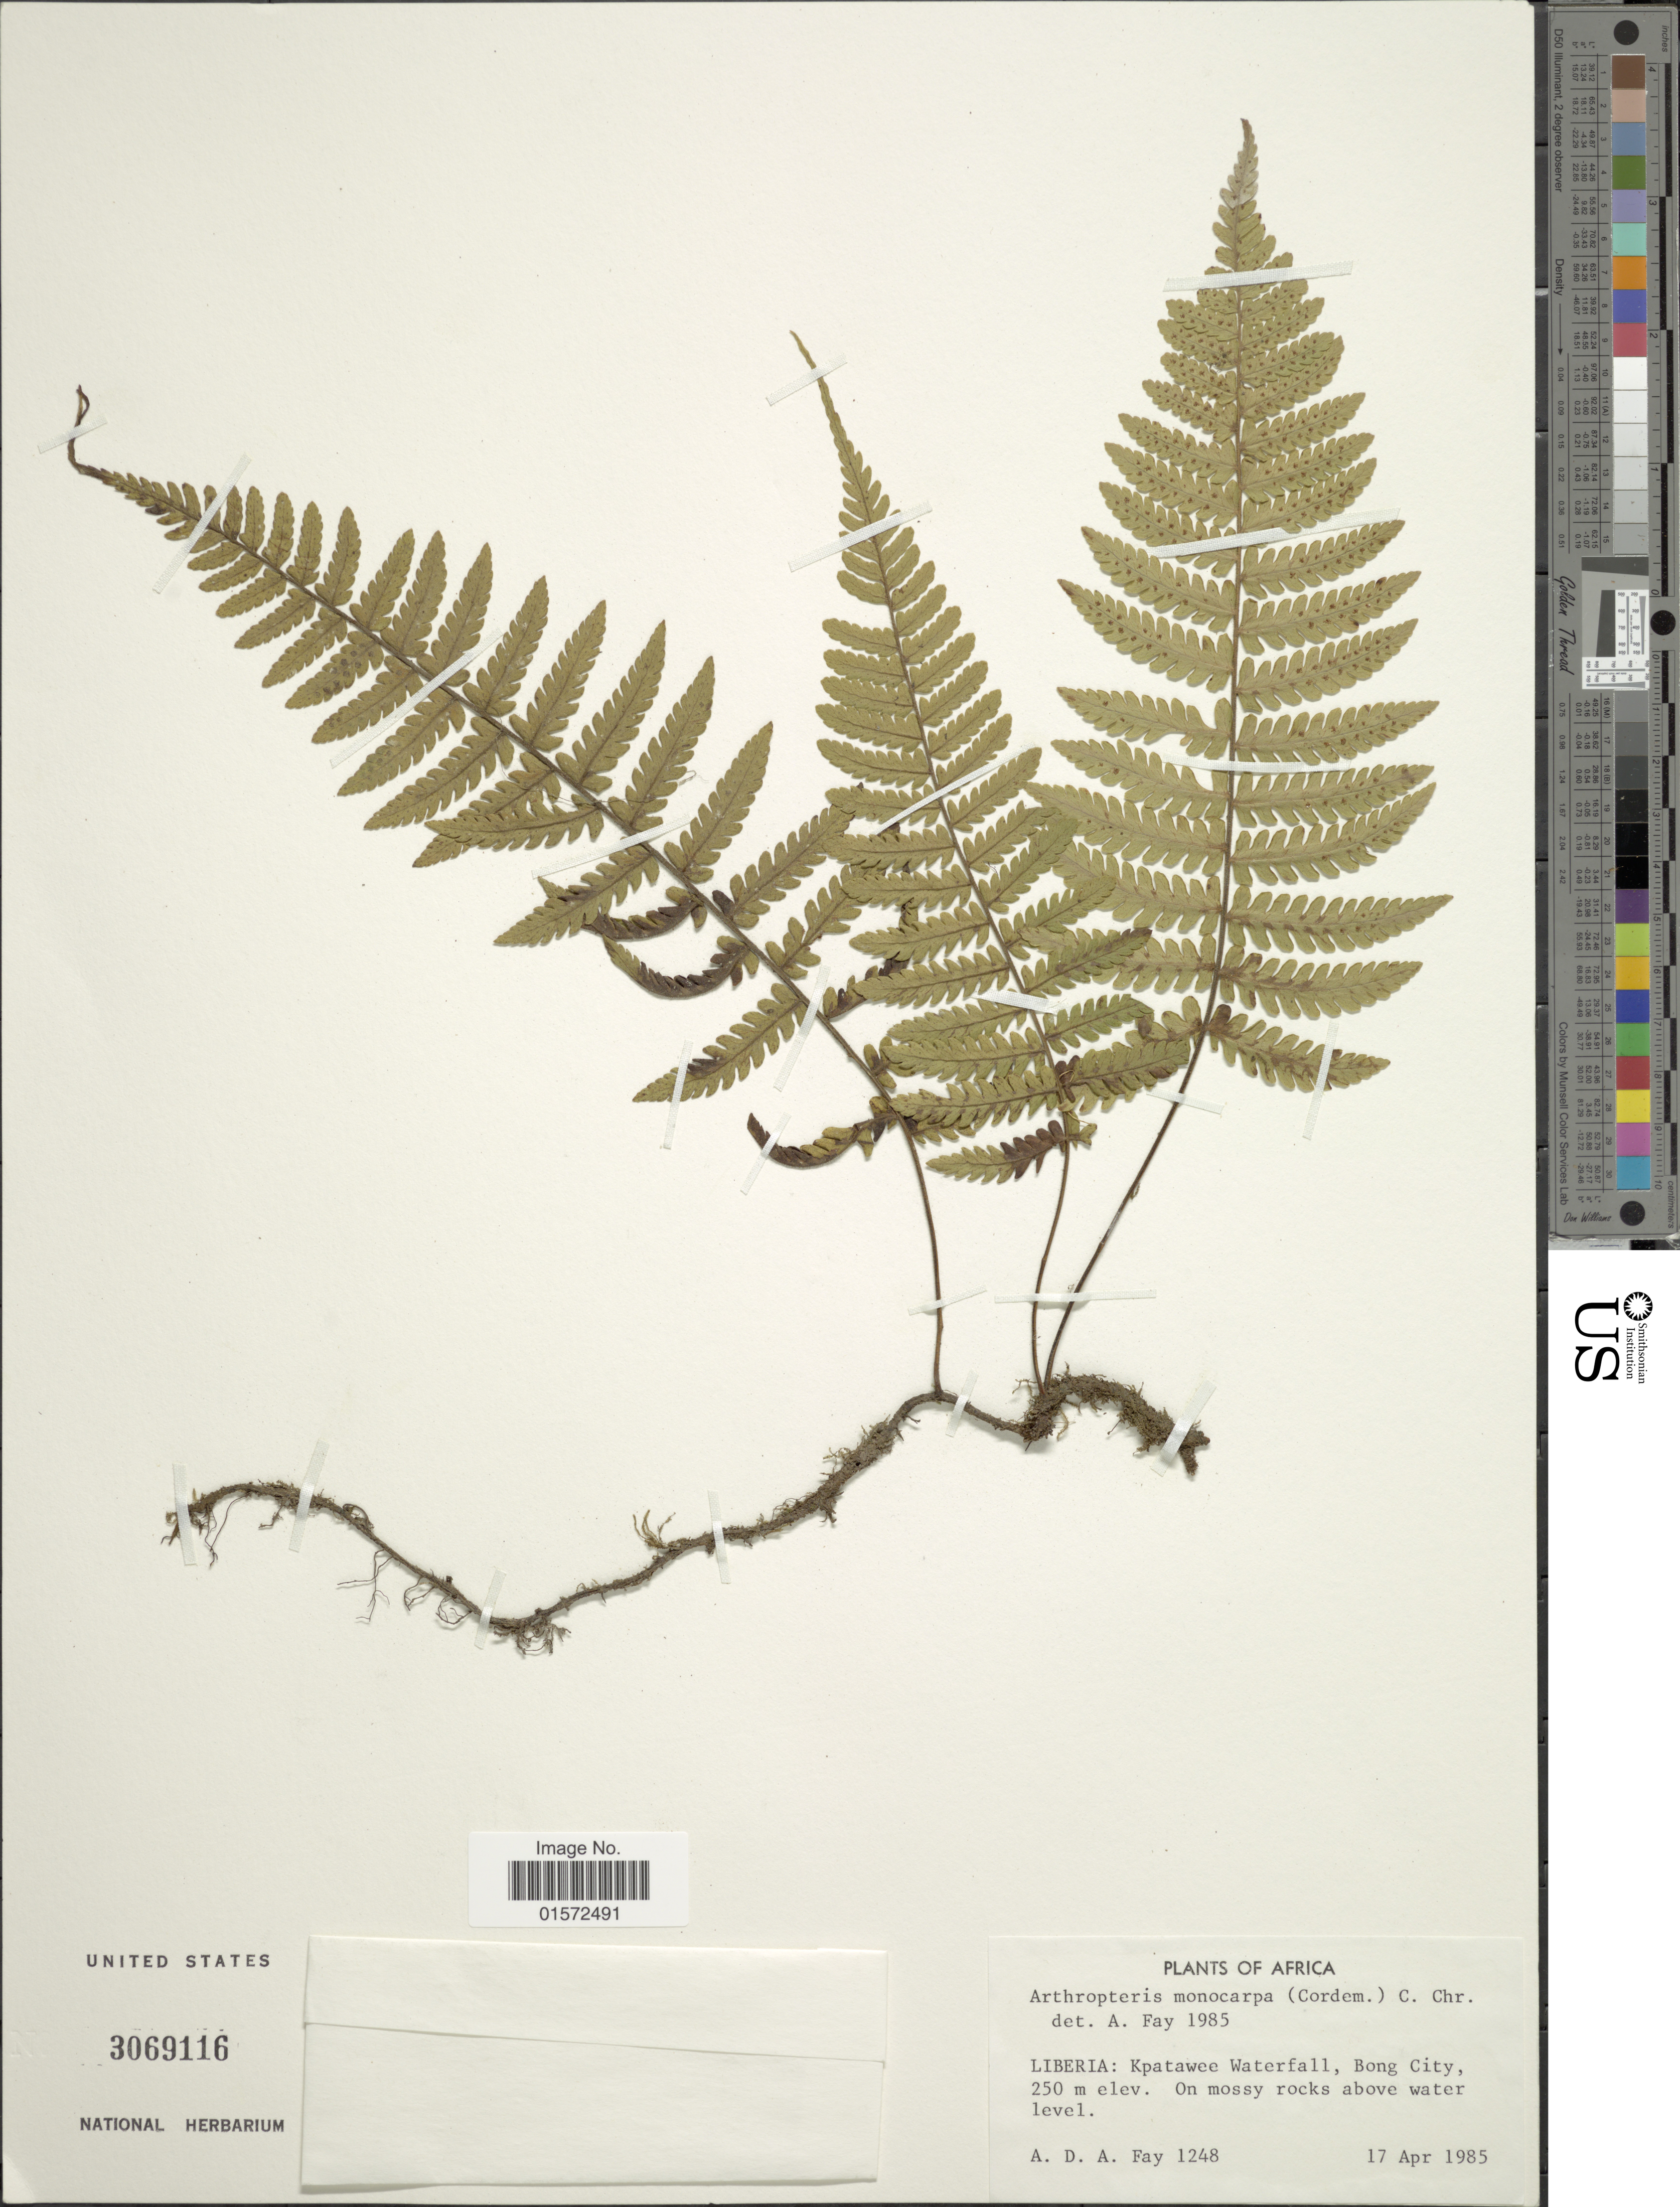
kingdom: Plantae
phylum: Tracheophyta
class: Polypodiopsida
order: Polypodiales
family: Tectariaceae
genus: Arthropteris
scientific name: Arthropteris monocarpa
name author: (Cordem.) C. Chr.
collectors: A. Fay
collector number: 1248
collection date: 1985-04-17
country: Liberia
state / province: Bong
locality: Africa, Liberia: Kpatawee waterfall, Bong City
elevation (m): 250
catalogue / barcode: US 3069116